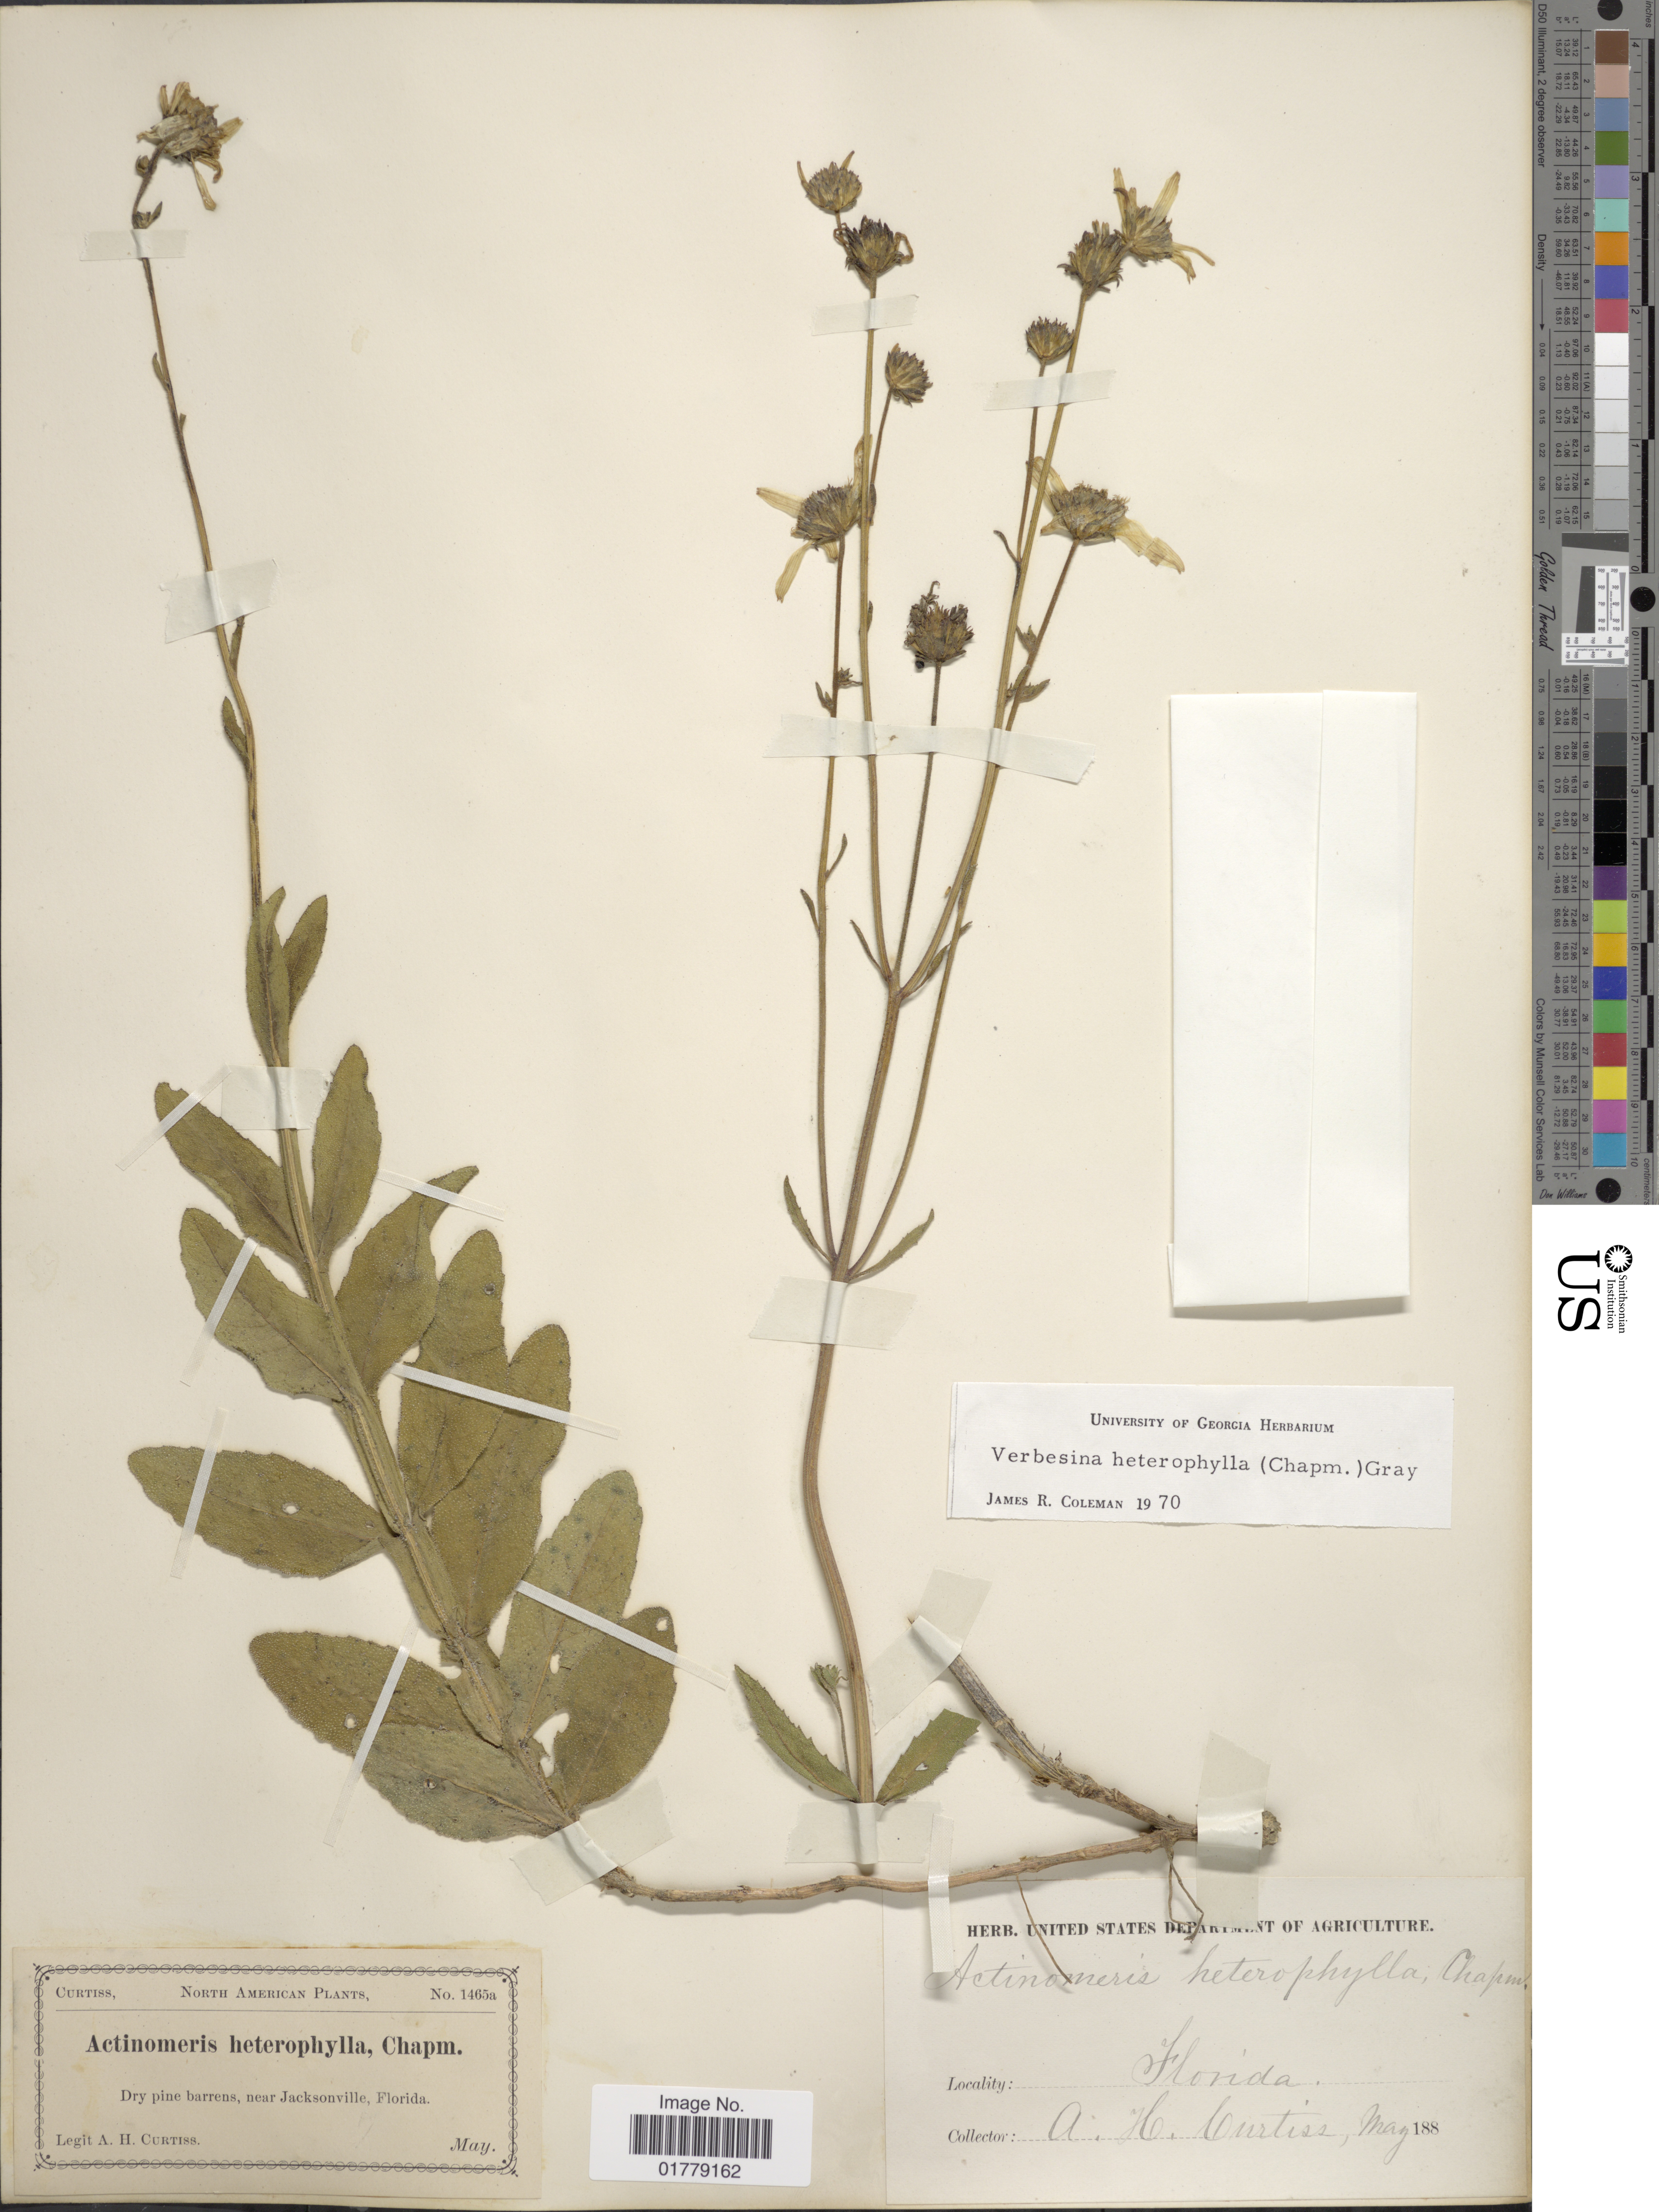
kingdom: Plantae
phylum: Tracheophyta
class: Magnoliopsida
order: Asterales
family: Asteraceae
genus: Verbesina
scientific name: Verbesina heterophylla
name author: A. Gray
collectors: A. H. Curtiss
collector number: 1465a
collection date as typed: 188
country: United States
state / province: Florida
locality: Dry pine barrens, near Jacksonville, Florida